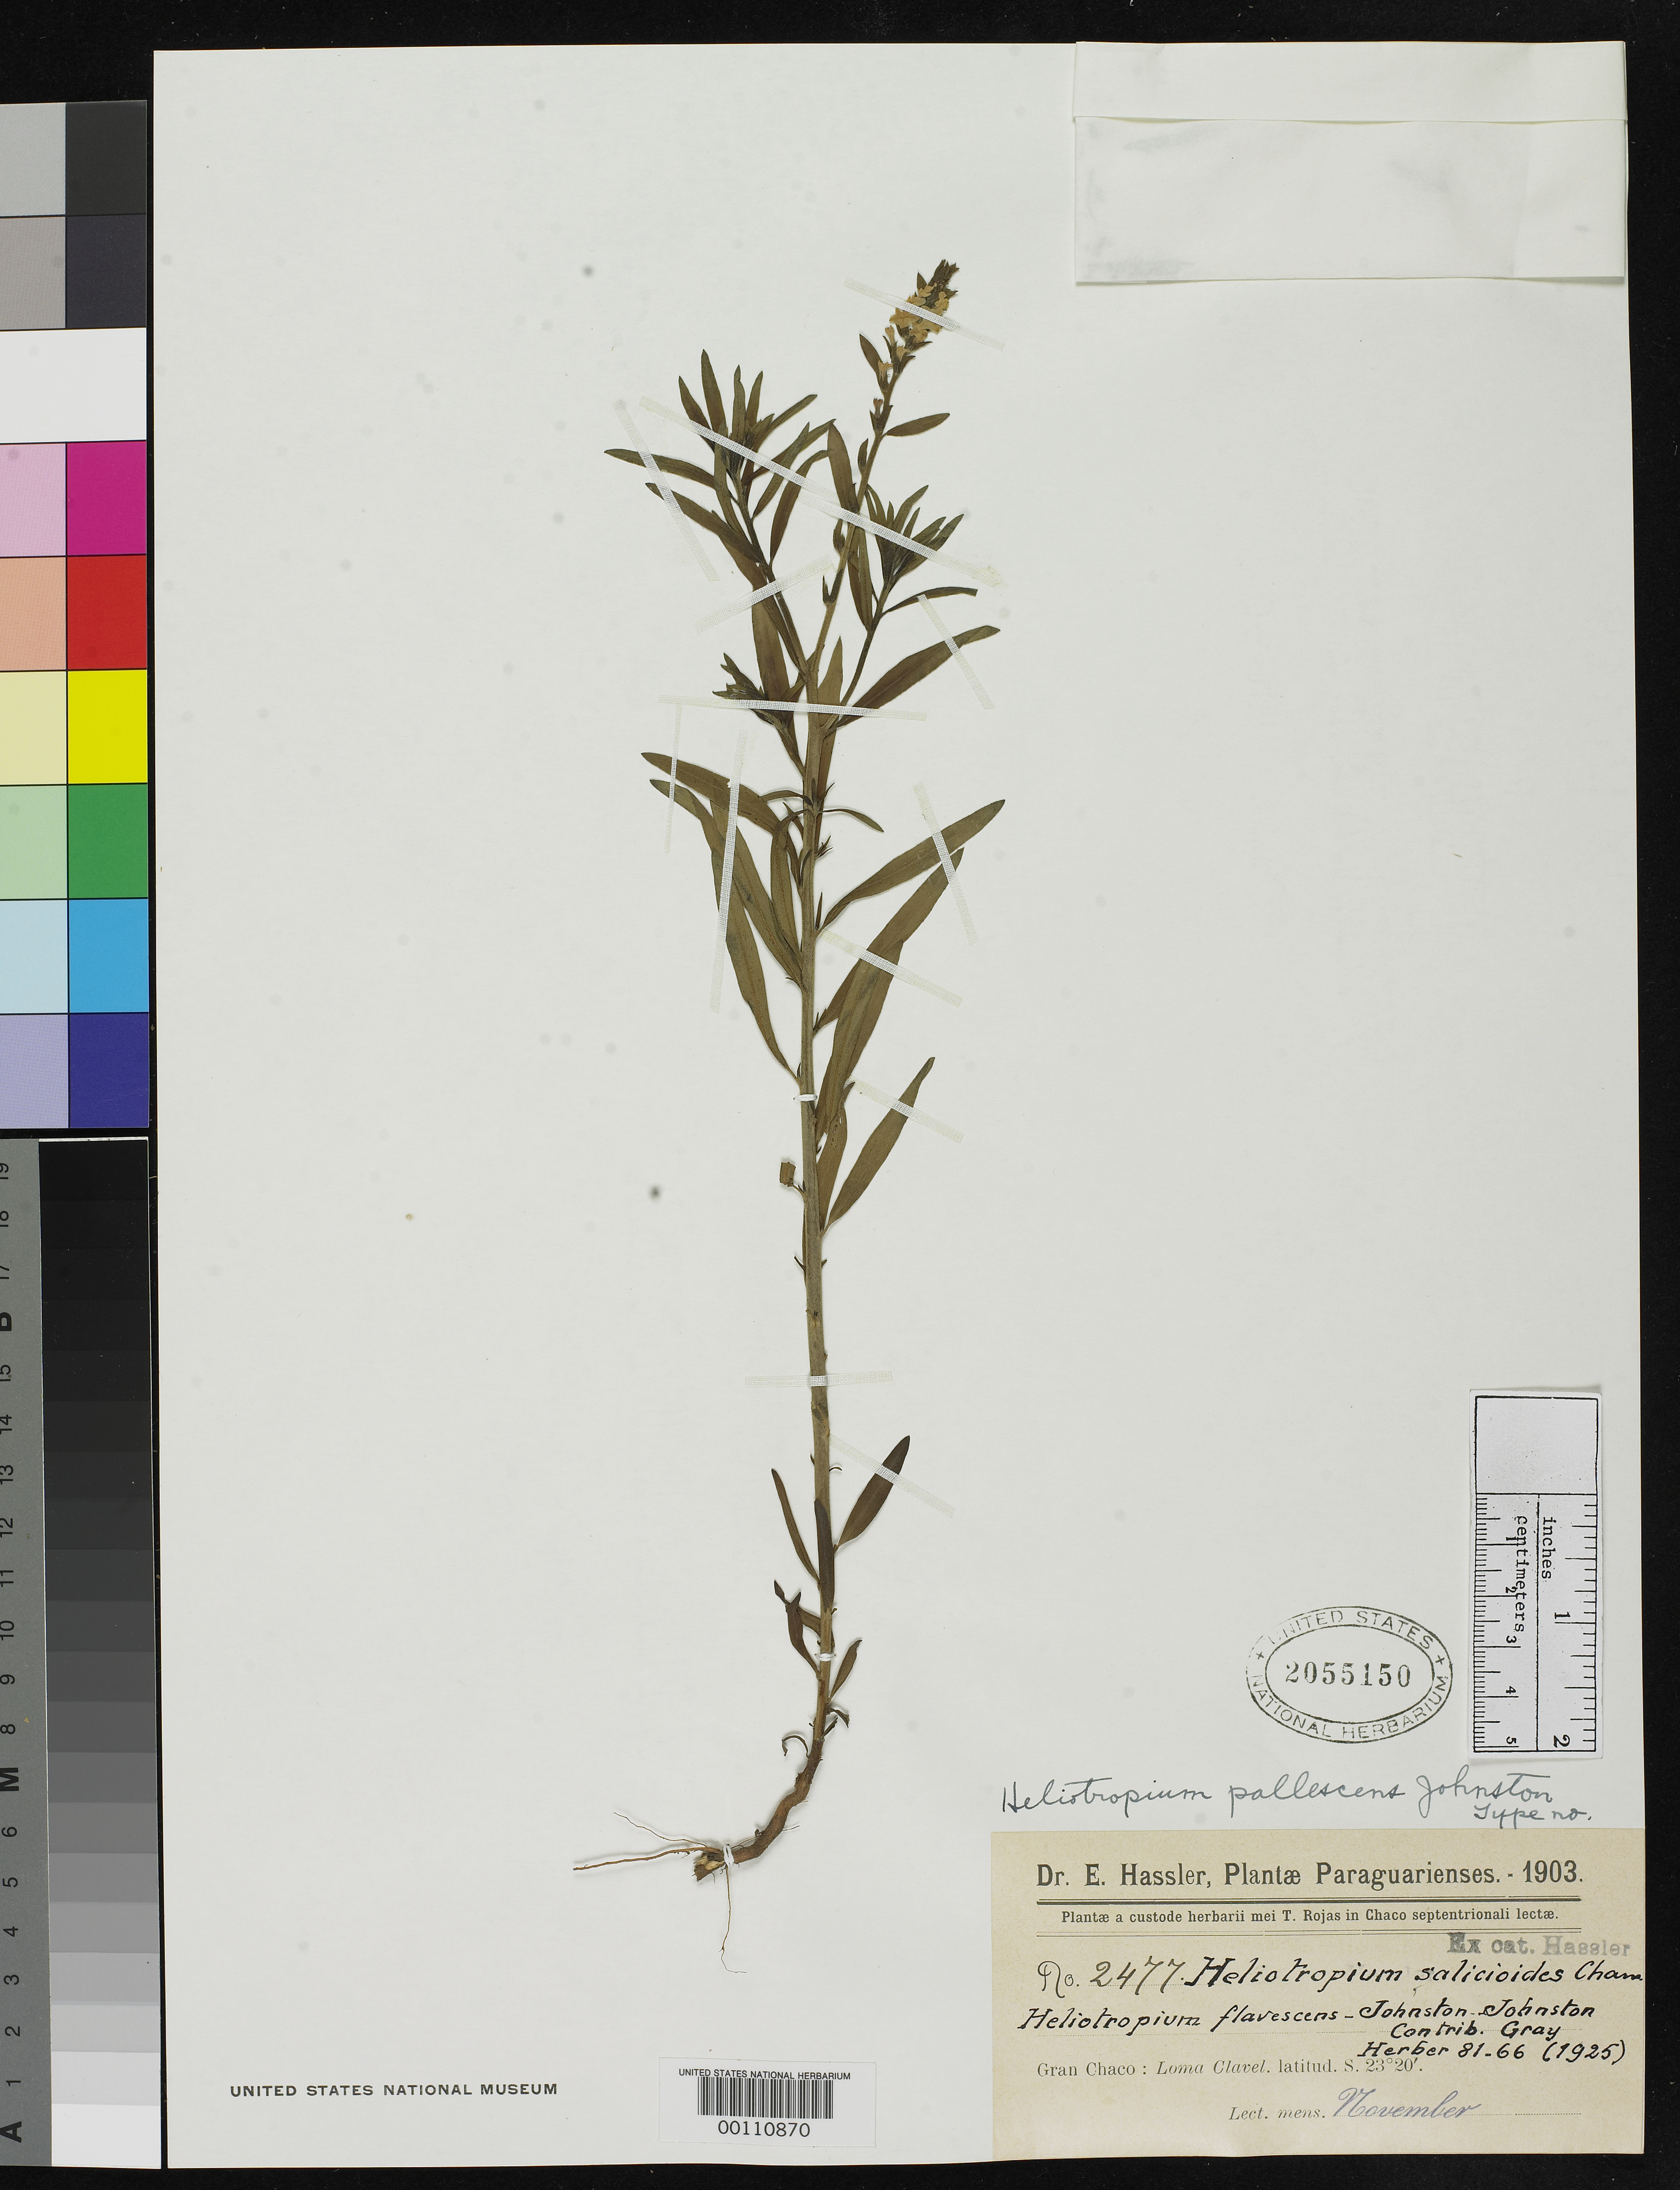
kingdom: Plantae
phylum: Tracheophyta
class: Magnoliopsida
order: Boraginales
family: Heliotropiaceae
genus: Heliotropium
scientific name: Heliotropium pallescens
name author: I.M. Johnst.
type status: Isotype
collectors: E. Hassler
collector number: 2477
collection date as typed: Nov 1903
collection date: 1903-11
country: Paraguay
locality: Gran Chaco: Loma Clavel.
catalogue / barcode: US 2055150